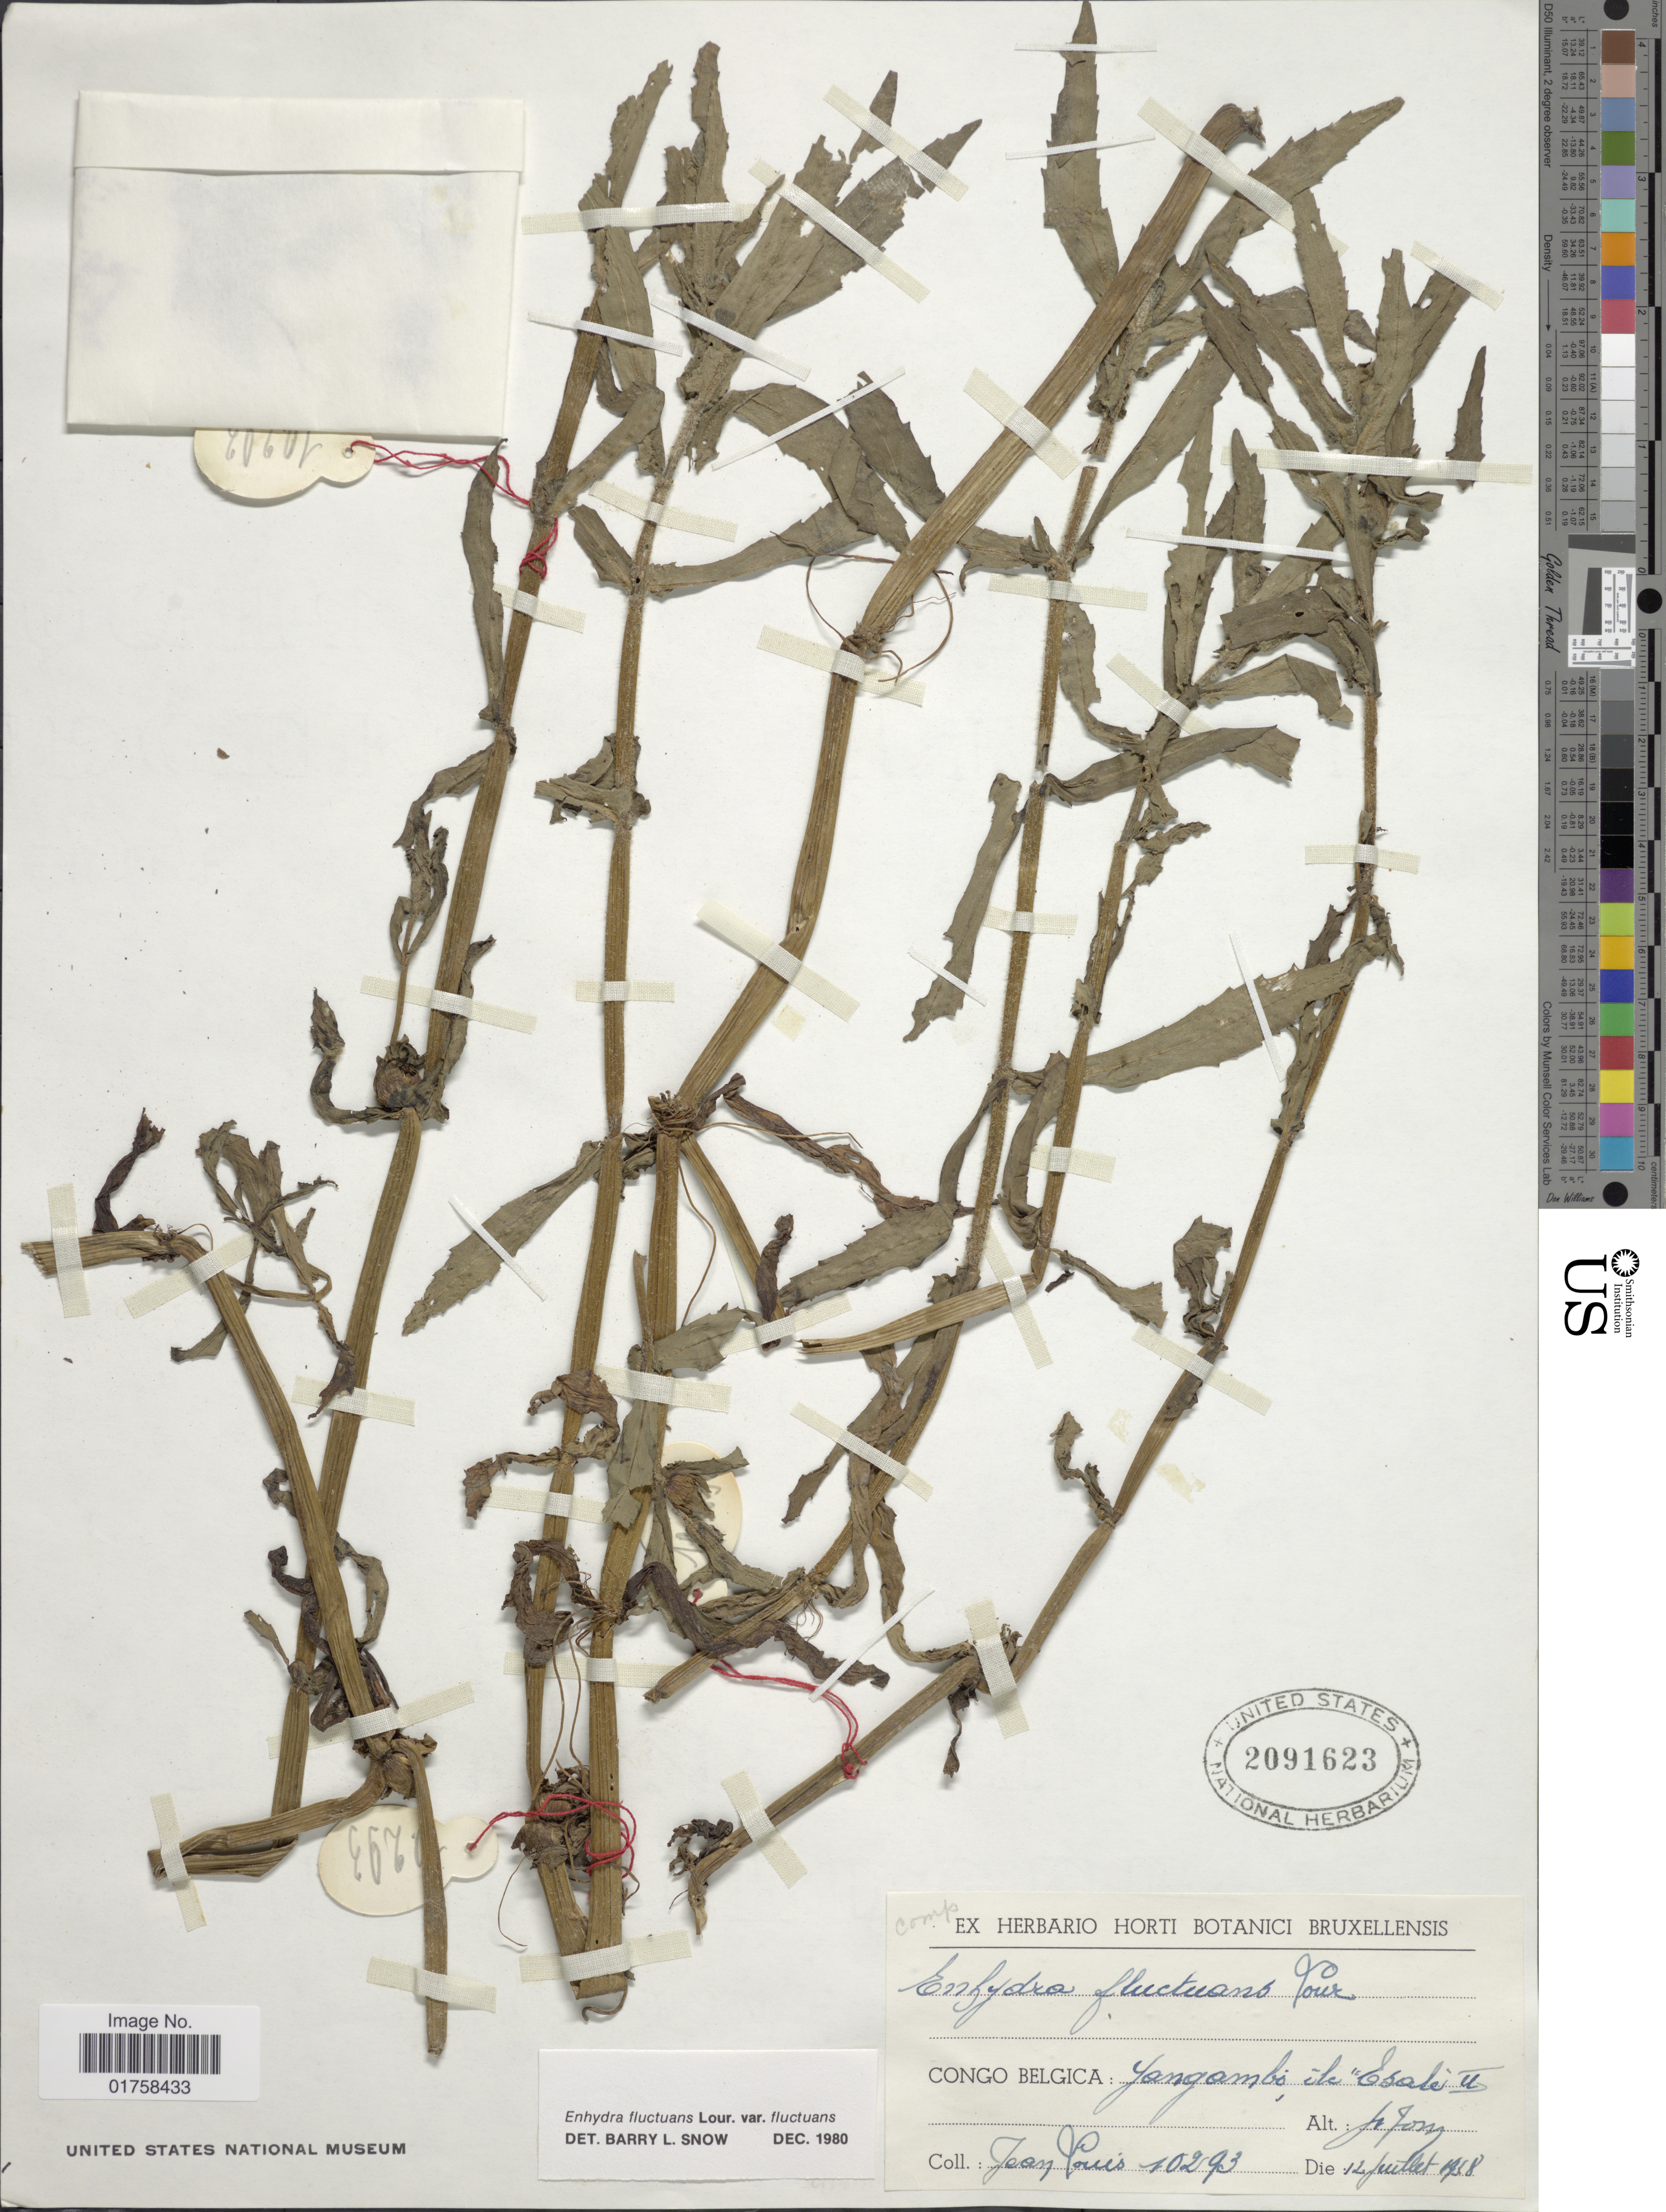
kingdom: Plantae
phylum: Tracheophyta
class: Magnoliopsida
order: Asterales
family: Asteraceae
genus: Enhydra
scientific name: Enhydra fluctuans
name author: Lour.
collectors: J. Louis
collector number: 10293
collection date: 1958-07-12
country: Congo, Democratic Republic of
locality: Congo, Belgica: Yangambo=Yangambi, ile Esali II.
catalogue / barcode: US 2091623